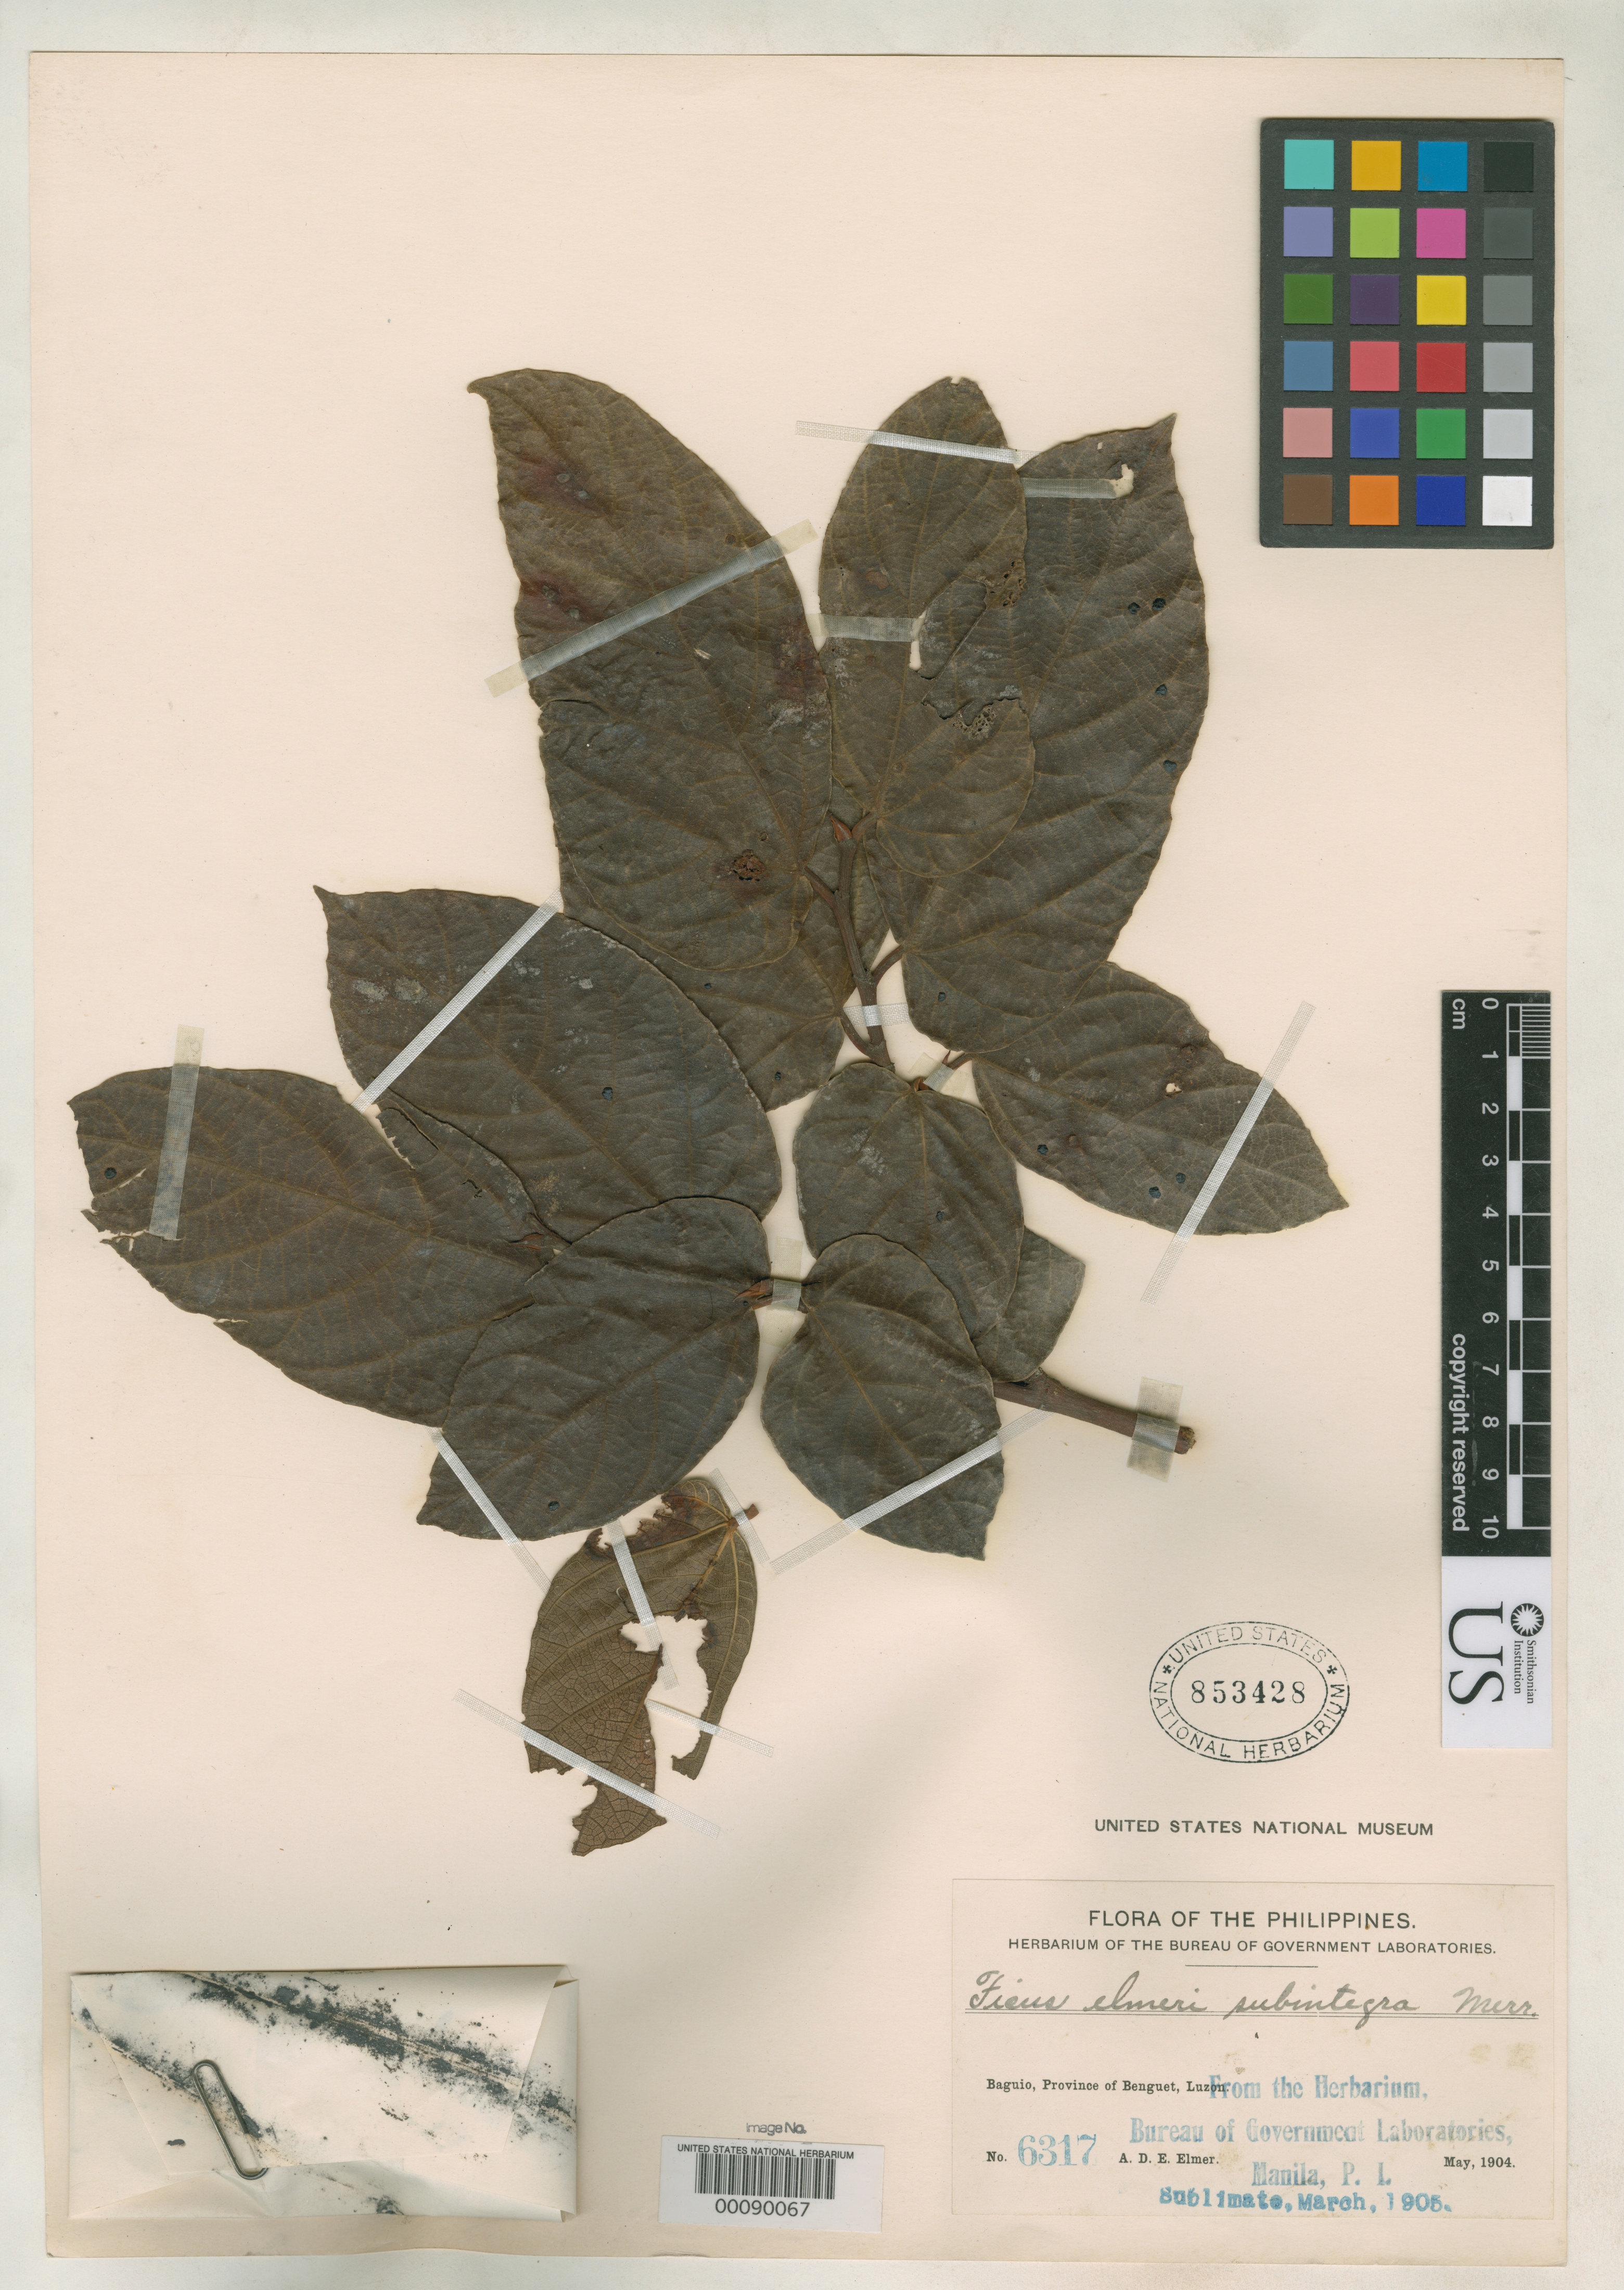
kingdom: Plantae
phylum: Tracheophyta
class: Magnoliopsida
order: Rosales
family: Moraceae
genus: Ficus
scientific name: Ficus elmeri var. subintegra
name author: Merr.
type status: Isotype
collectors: A. D. E. Elmer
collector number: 6317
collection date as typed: May 1904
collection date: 1904-05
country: Philippines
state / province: Cordillera (Administrative Region)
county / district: Benguet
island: Luzon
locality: Baguio.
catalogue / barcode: US 853428